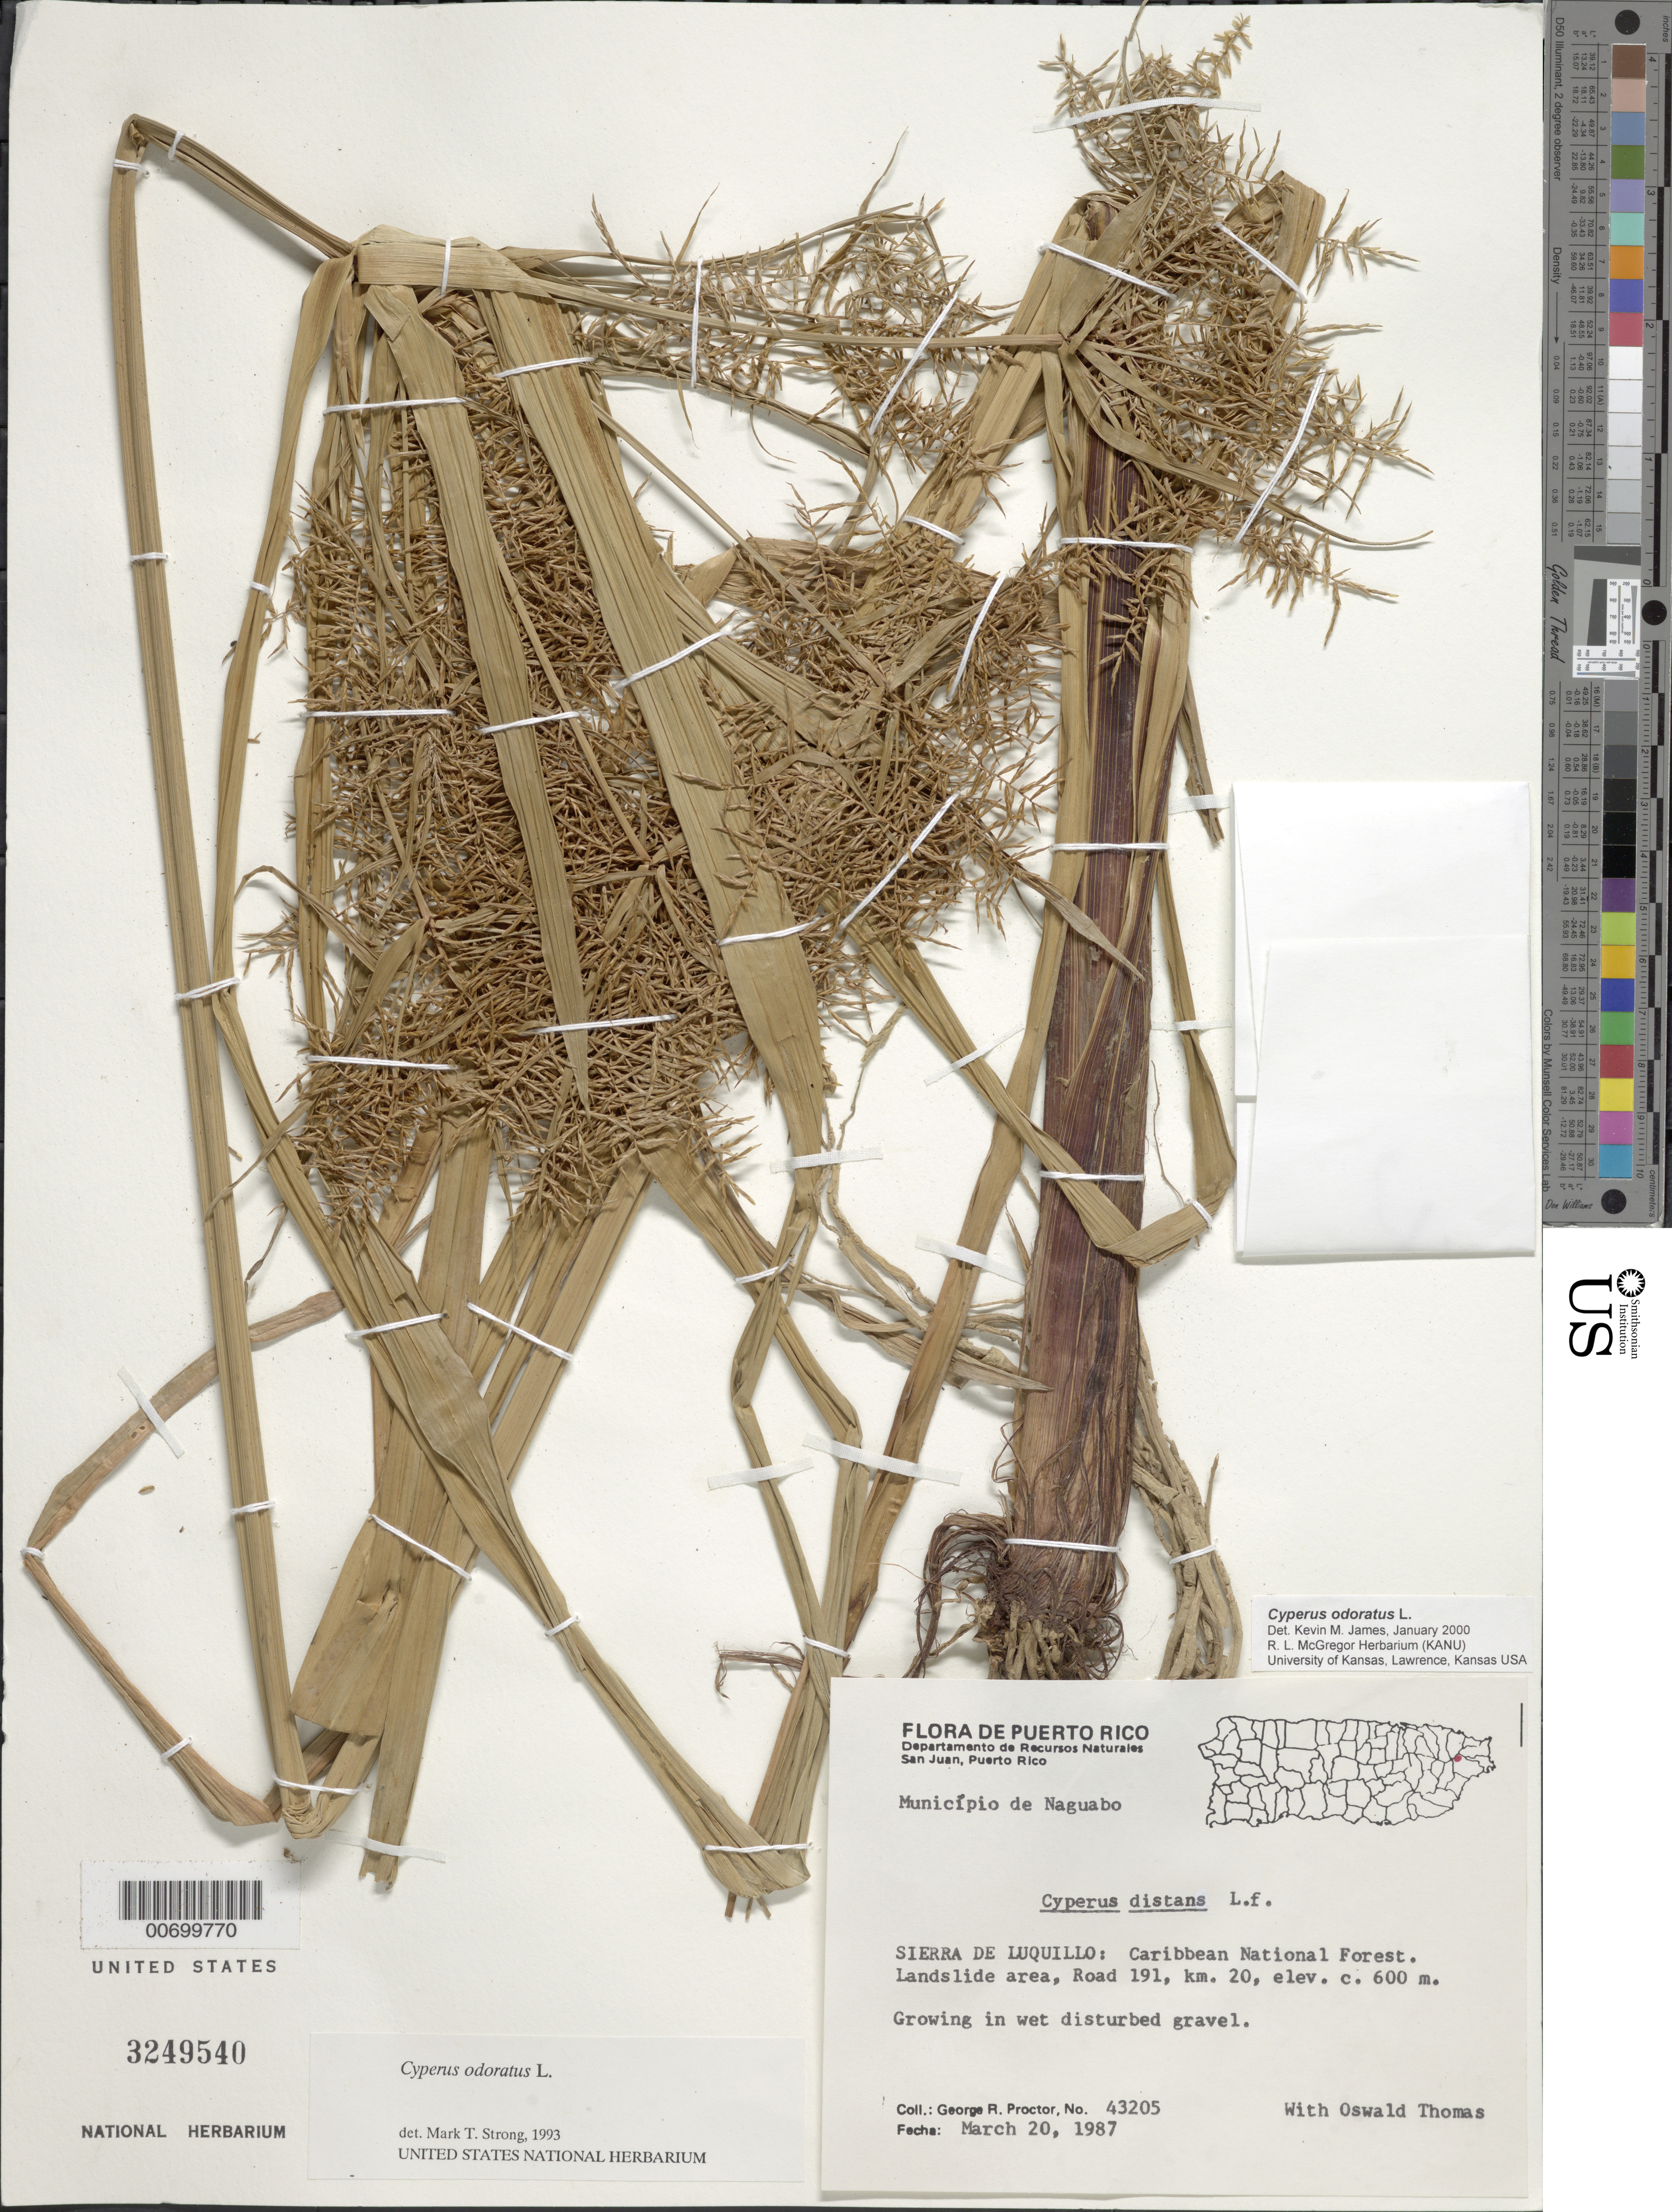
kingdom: Plantae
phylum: Tracheophyta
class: Liliopsida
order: Poales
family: Cyperaceae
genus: Cyperus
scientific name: Cyperus odoratus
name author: L.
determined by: Strong, M. T., (US), Smithsonian Institution - National Museum of Natural History (UNITED STATES)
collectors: G. R. Proctor & O. Thomas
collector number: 43205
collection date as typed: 20 Mar 1987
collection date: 1987-03-20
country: Puerto Rico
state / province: Naguabo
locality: Naguabo: Sierra de Luquillo, Caribbean National Forest, landslide area, Rd. 191, km 20.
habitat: Growing in wet disturbed gravel.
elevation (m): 600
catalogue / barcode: US 3249540